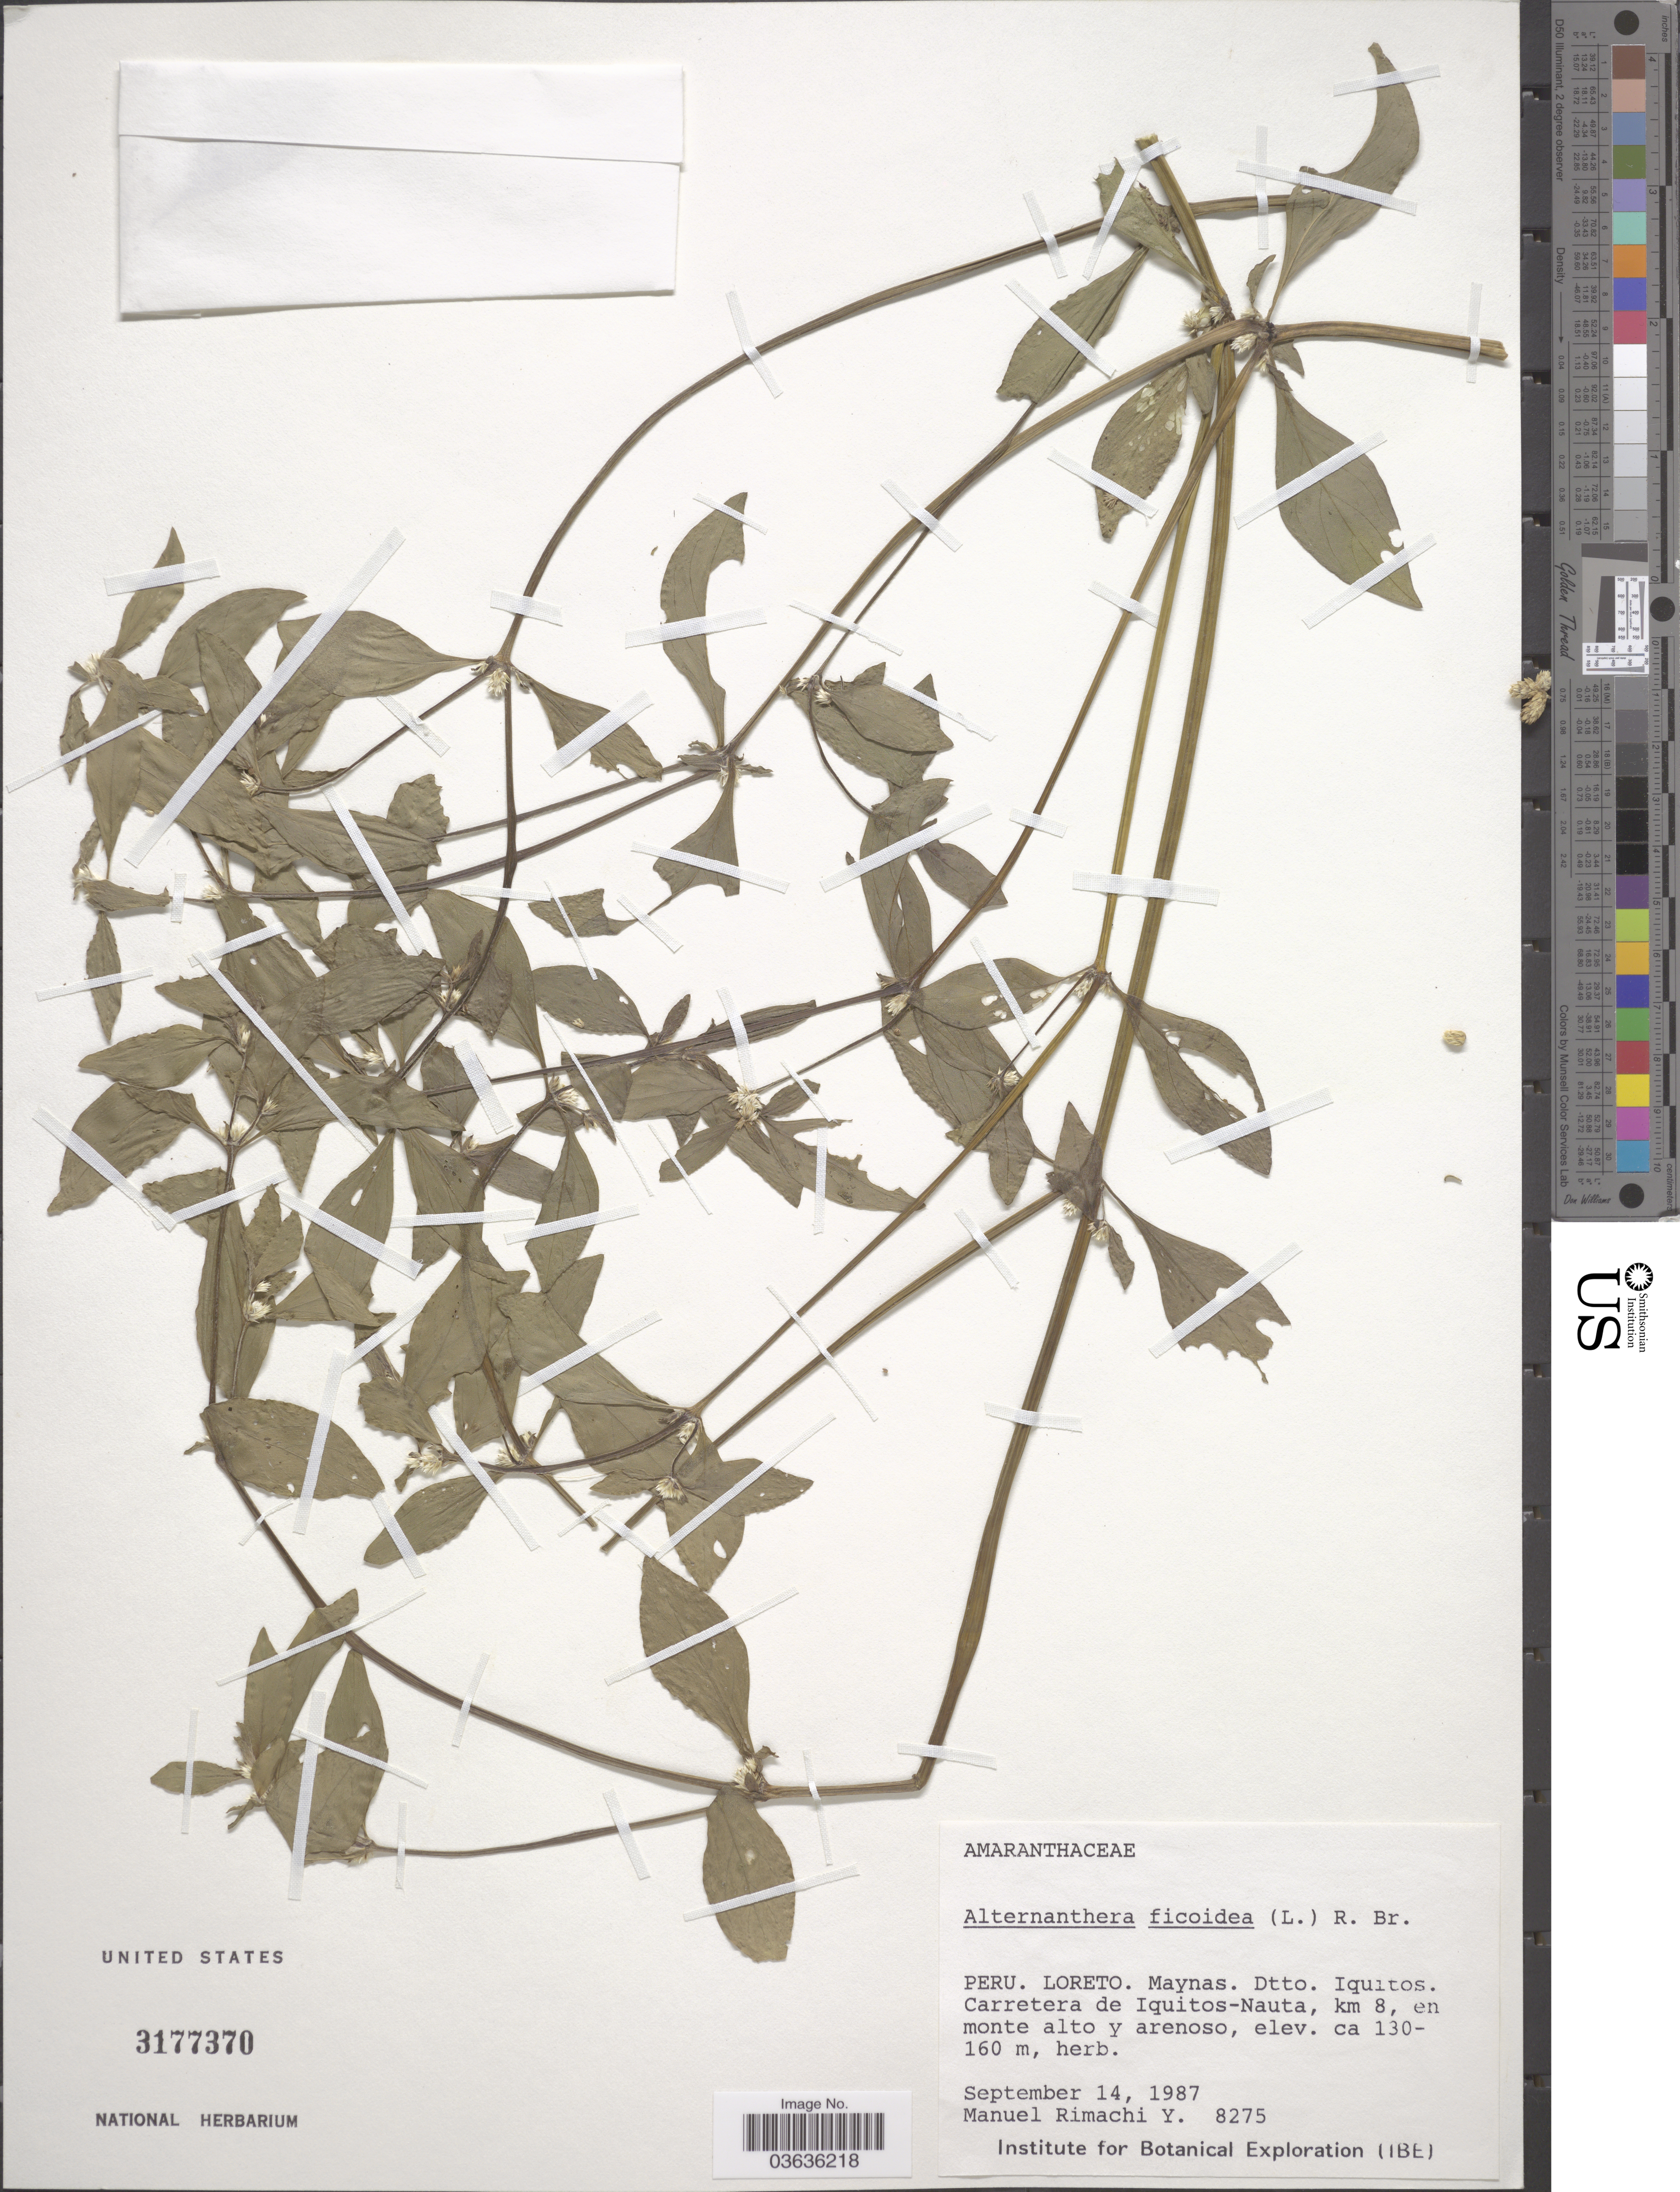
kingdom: Plantae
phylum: Tracheophyta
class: Magnoliopsida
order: Caryophyllales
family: Amaranthaceae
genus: Alternanthera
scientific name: Alternanthera ficoidea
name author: (L.) P. Beauv.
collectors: M. Rimachi Y.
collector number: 8275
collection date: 1987-09-14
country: Peru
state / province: Loreto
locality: Maynas. Dtto. Iquitos. Carretera de Iquitos-Nauta, km 8.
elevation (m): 130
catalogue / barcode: US 3177370